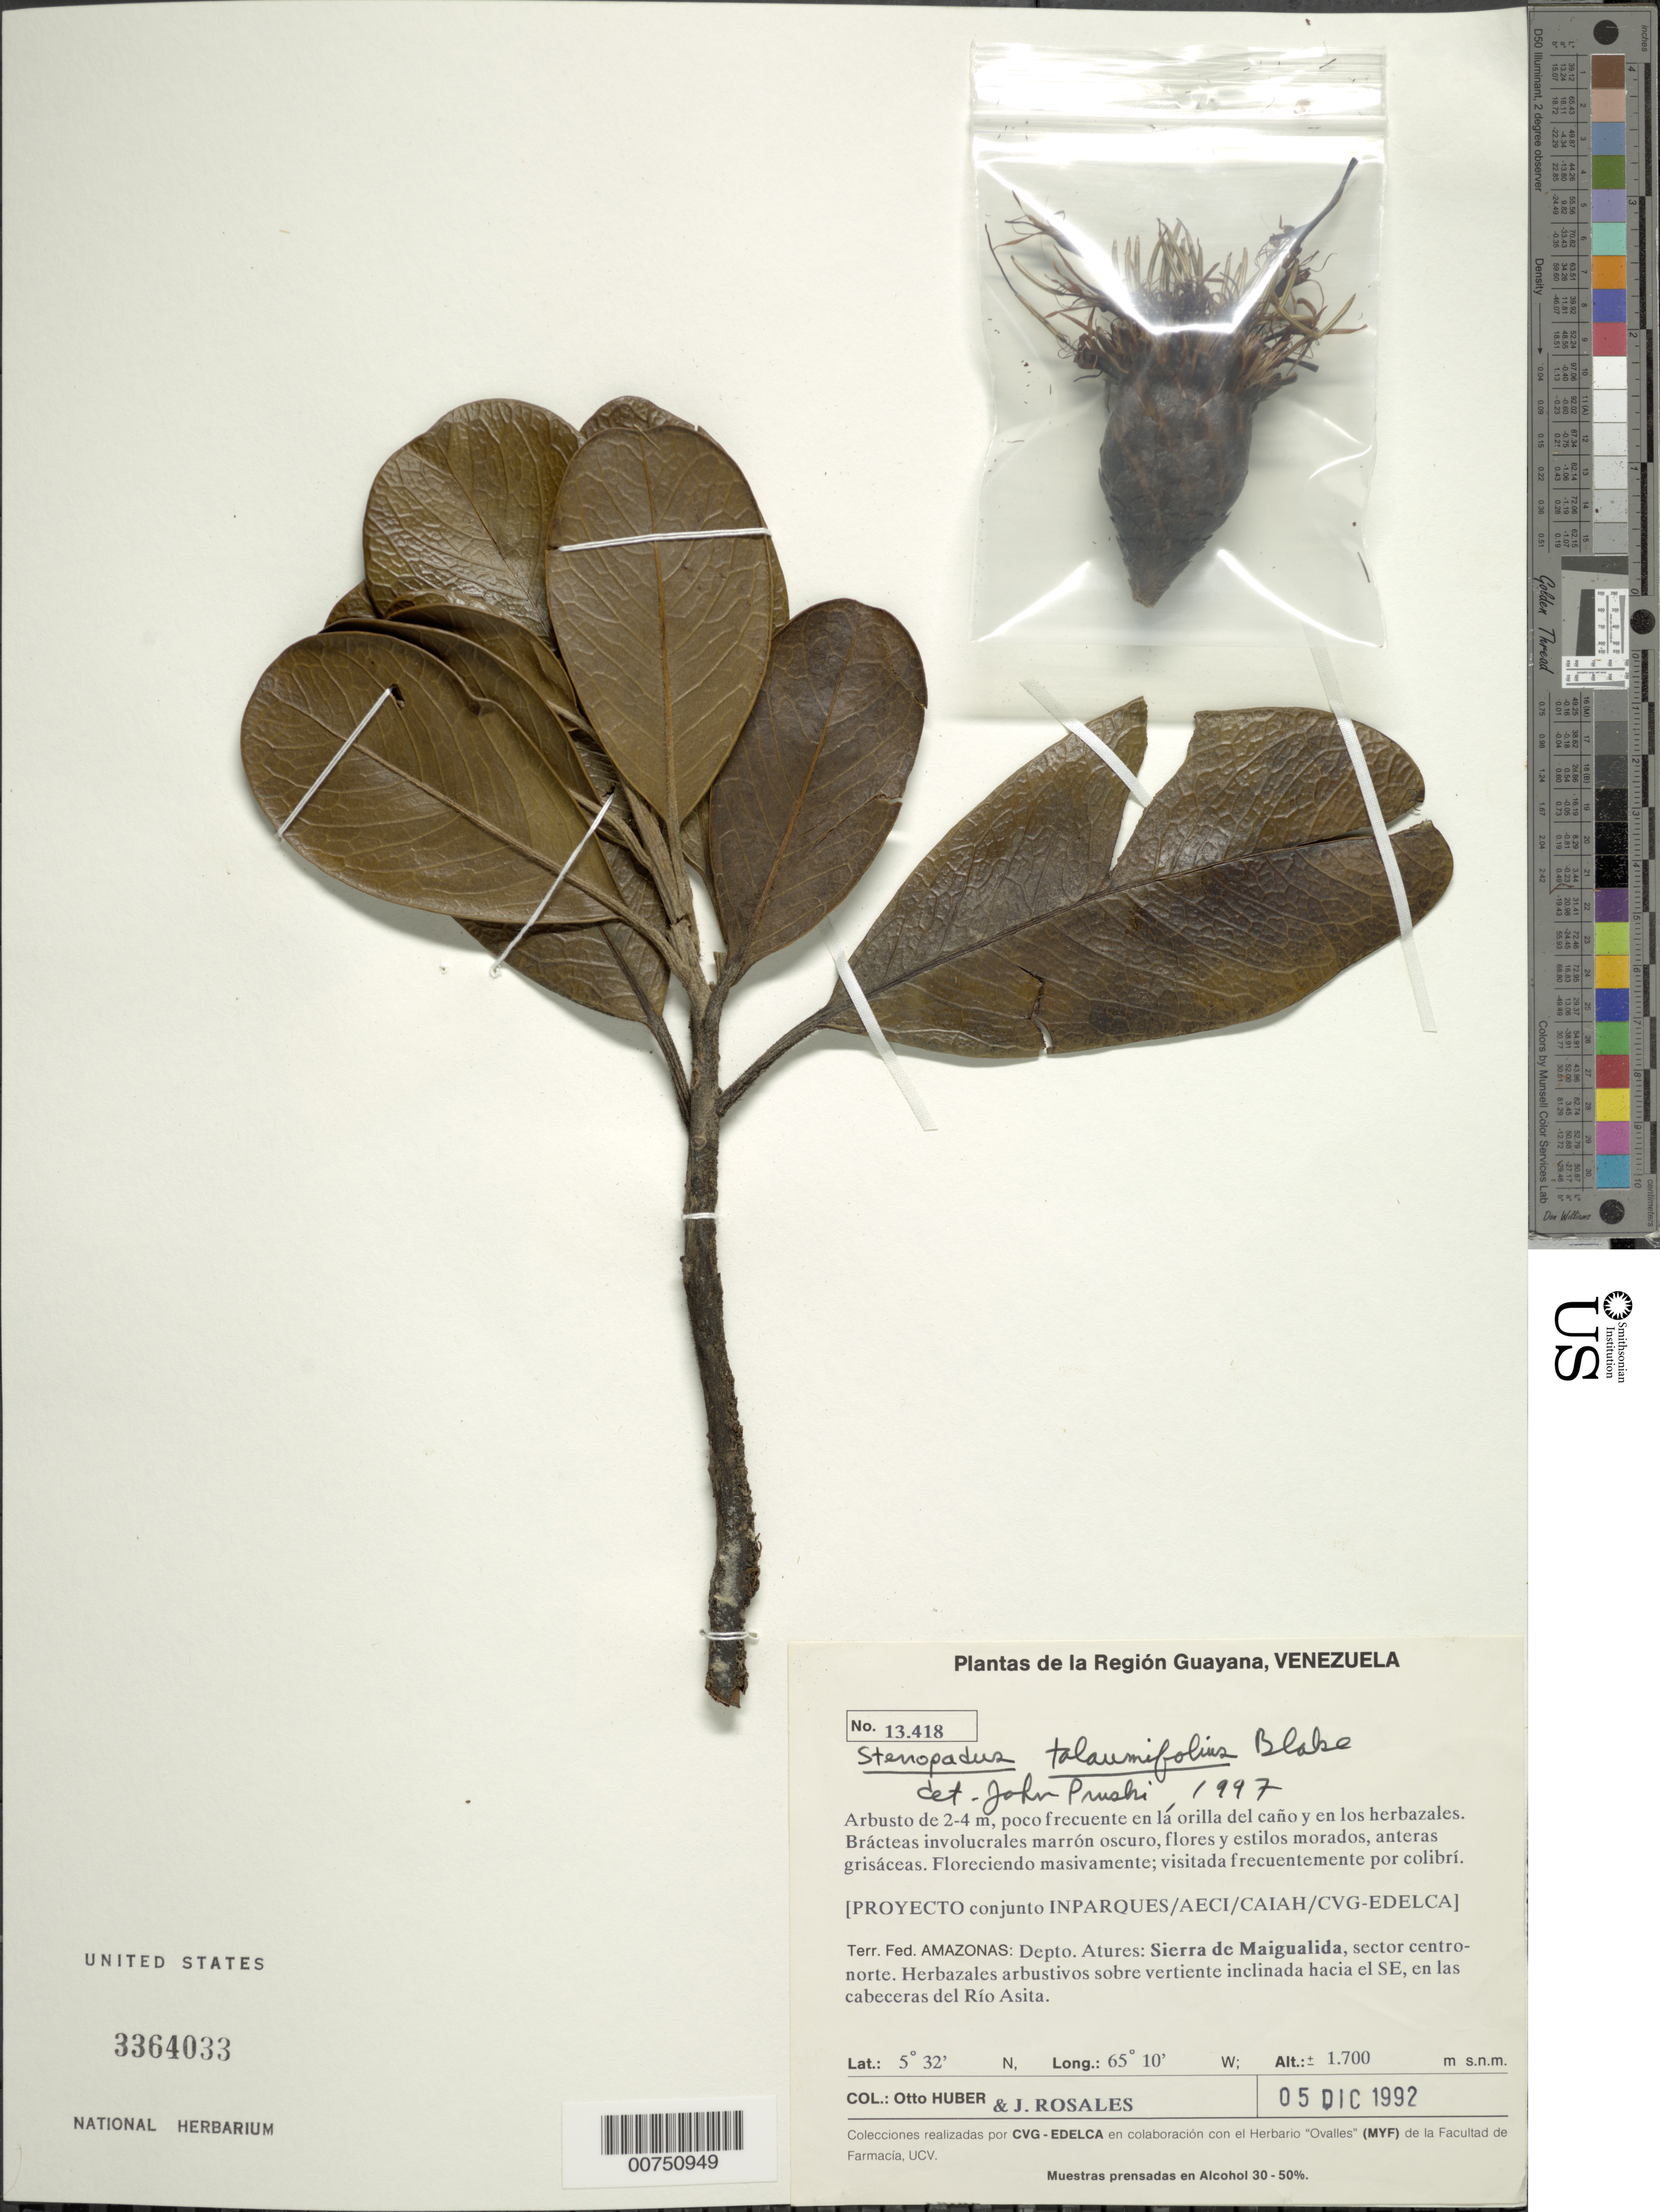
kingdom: Plantae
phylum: Tracheophyta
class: Magnoliopsida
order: Asterales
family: Asteraceae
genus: Stenopadus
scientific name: Stenopadus talaumifolius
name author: S.F. Blake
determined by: Pruski, J. F.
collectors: O. Huber & J. Rosales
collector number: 13418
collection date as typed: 5-Dec-92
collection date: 1992-12-05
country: Venezuela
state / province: Amazonas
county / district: Atures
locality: Sierra de Maigualida, sector centro-norte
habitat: Orilla del cano y herbazales. Herbazales arbustivos sobre vertiente inclinada hacia el SE, en las cabeceras del Río Asita.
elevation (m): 1700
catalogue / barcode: US 3364033